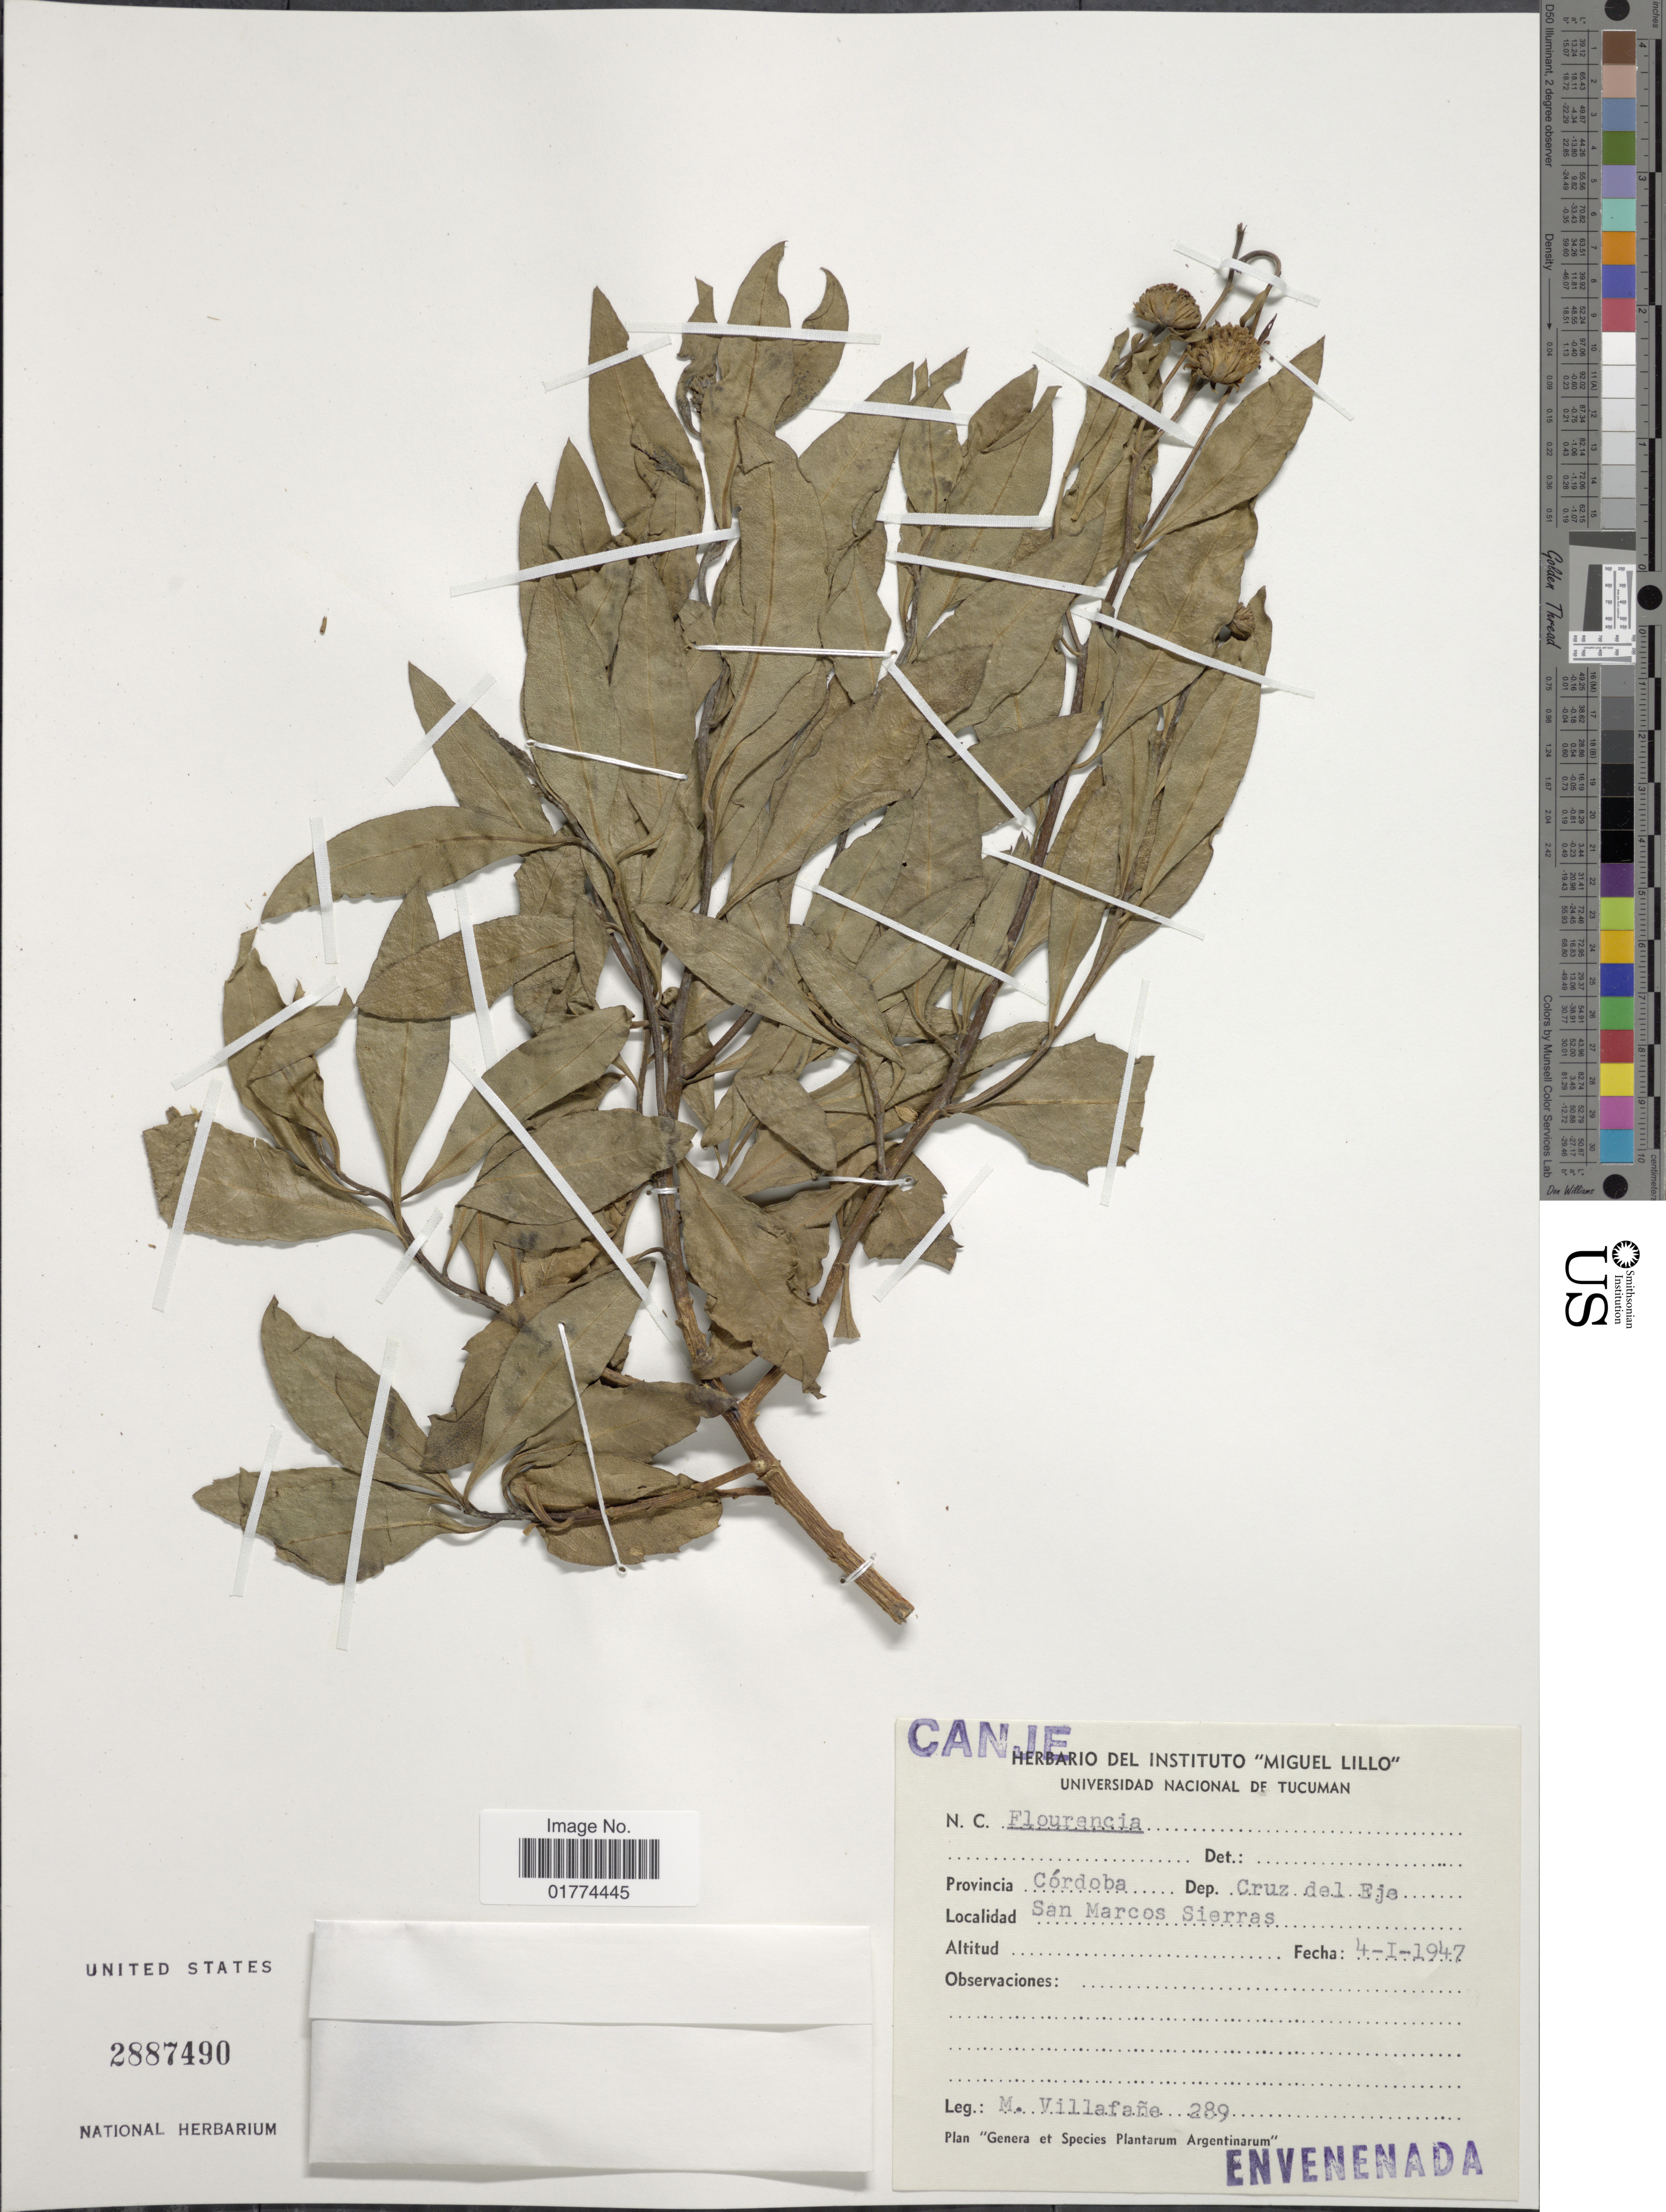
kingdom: Plantae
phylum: Tracheophyta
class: Magnoliopsida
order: Asterales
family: Asteraceae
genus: Flourensia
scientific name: Flourensia sp.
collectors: M. Villafane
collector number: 289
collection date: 1947-01-04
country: Argentina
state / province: Cordoba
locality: Dep. Cruz del Eje. San Marcos Sierras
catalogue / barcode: US 2887490